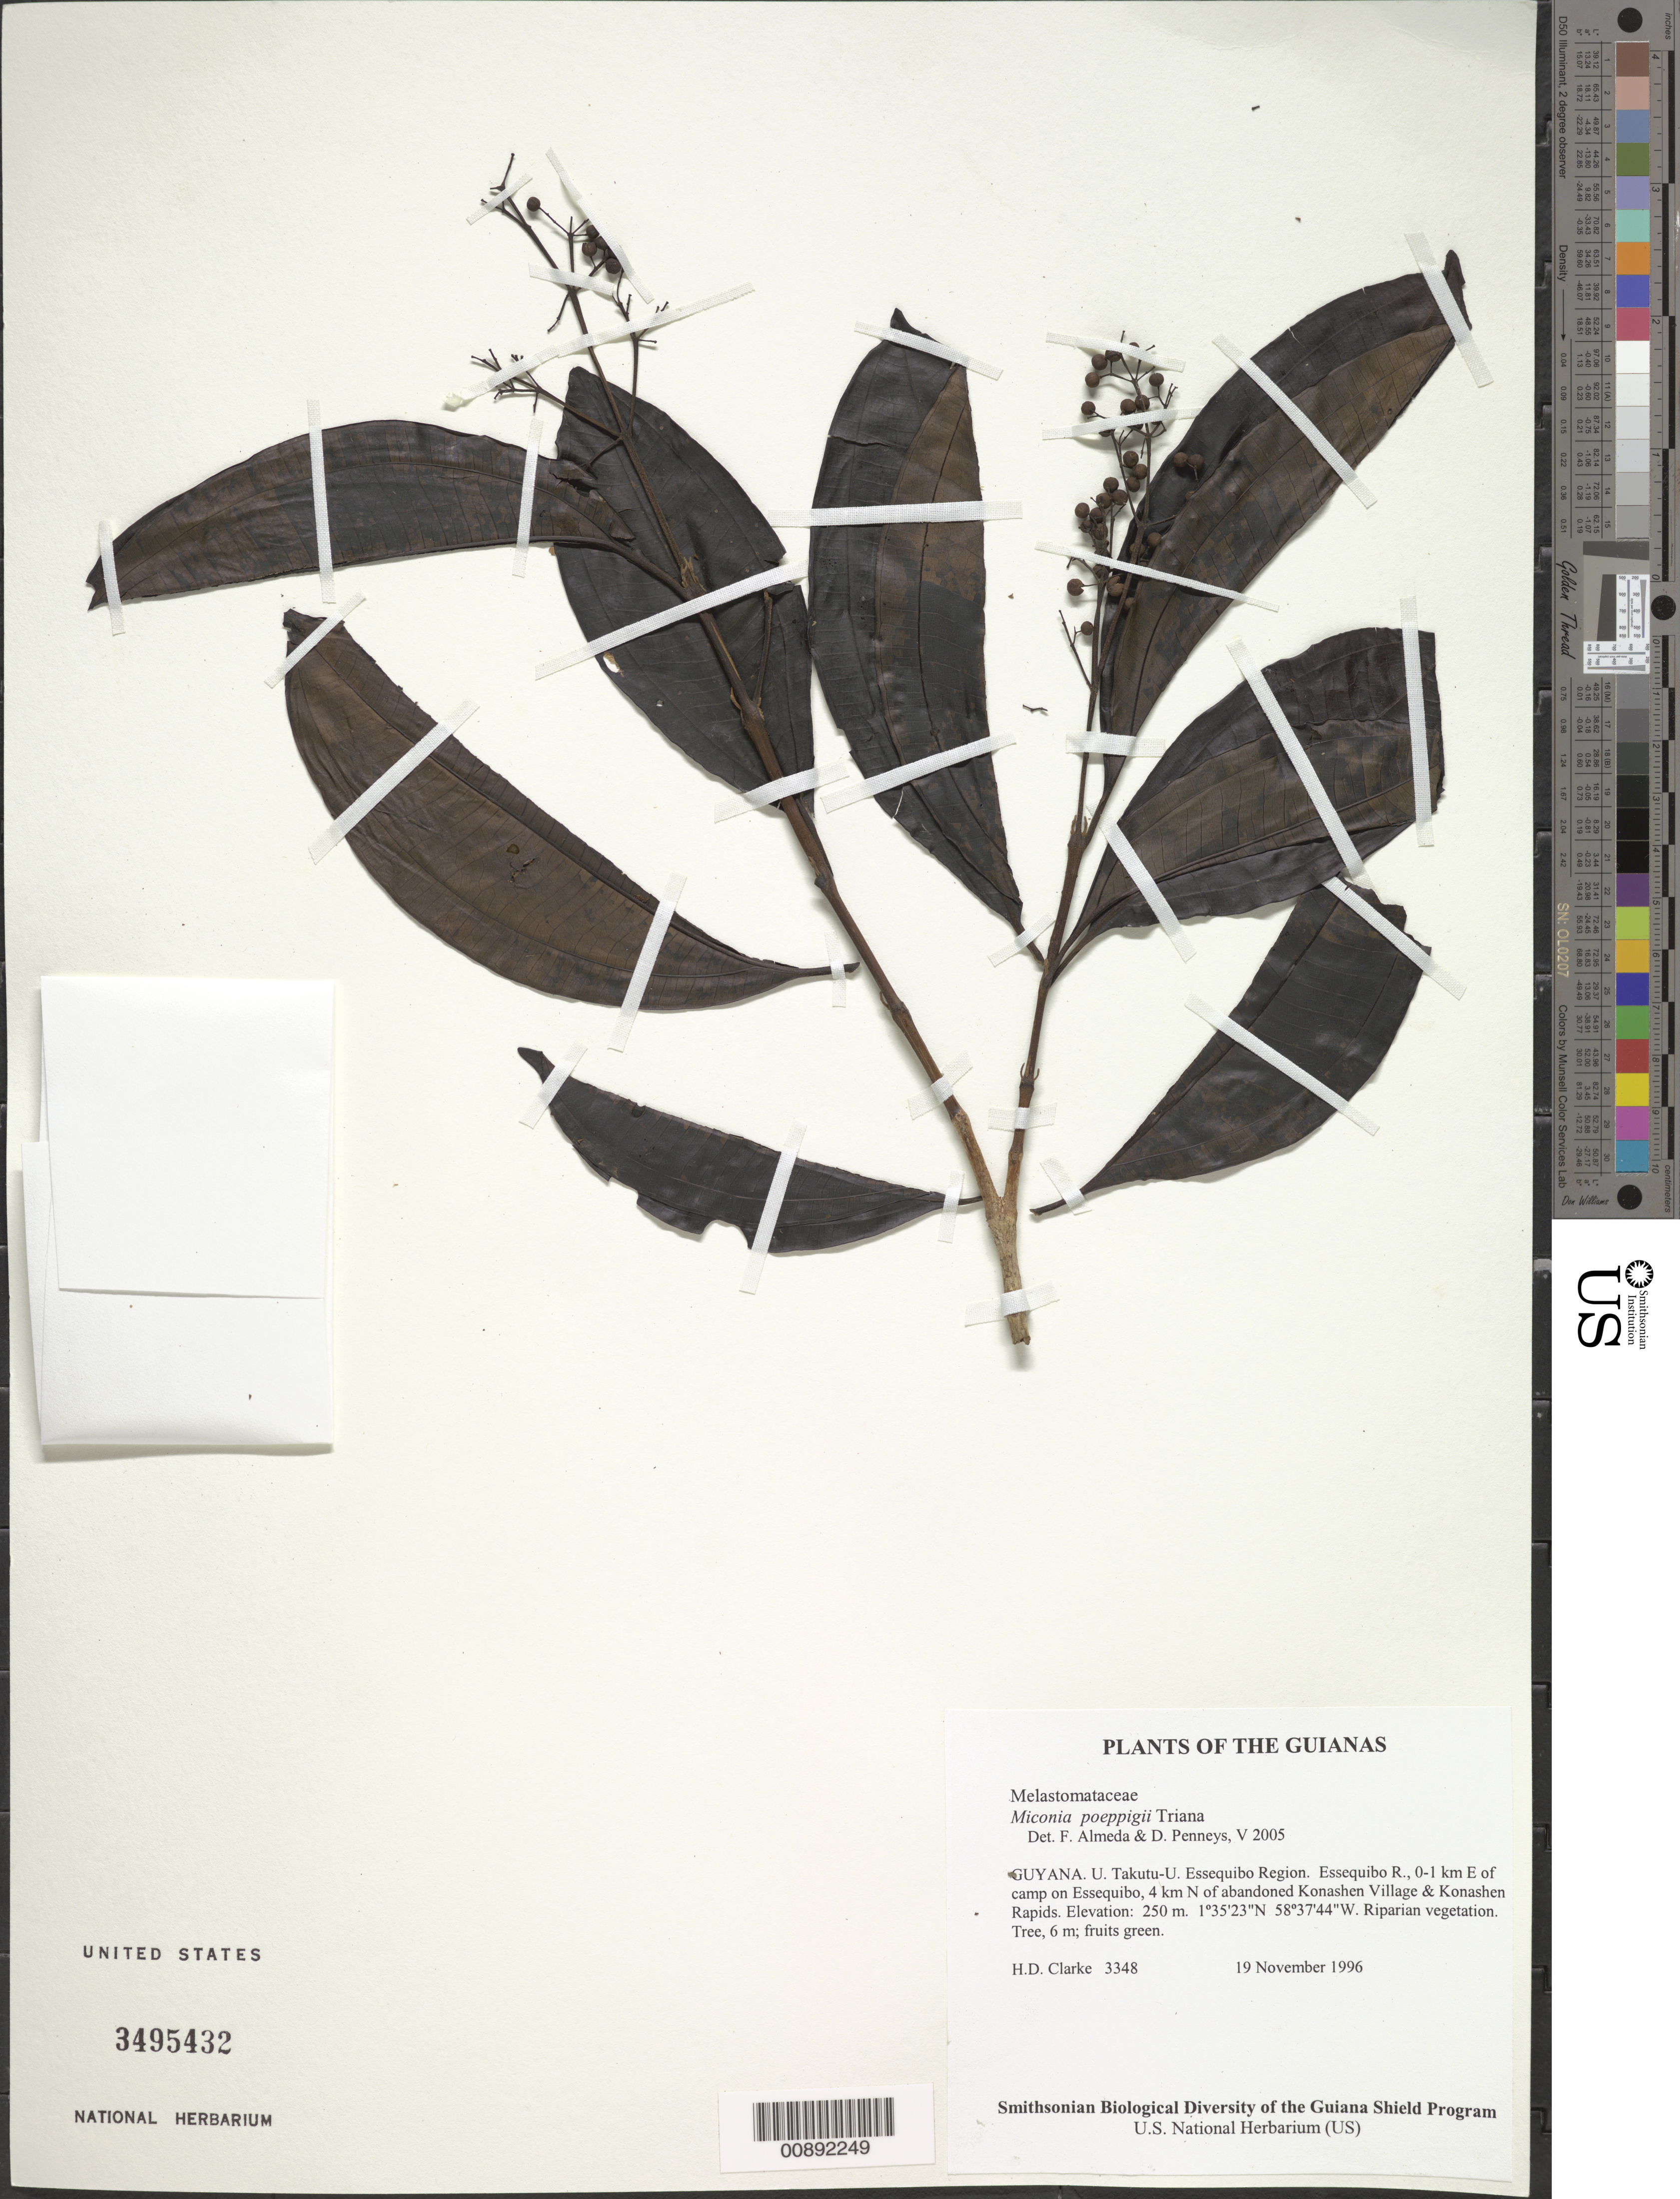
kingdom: Plantae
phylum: Tracheophyta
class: Magnoliopsida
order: Myrtales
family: Melastomataceae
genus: Miconia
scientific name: Miconia poeppigii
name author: Triana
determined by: Almeda, F.; Penneys, D. S.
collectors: H. D. Clarke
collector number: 3348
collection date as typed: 19 November 1996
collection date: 1996-11-19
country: Guyana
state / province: U. Takutu-U. Essequibo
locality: Essequibo R., 0-1 km E of camp on Essequibo, 4 km N of abandoned Konashen Village & Konashen Rapids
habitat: Riparian vegetation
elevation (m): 250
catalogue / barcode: US 3495432